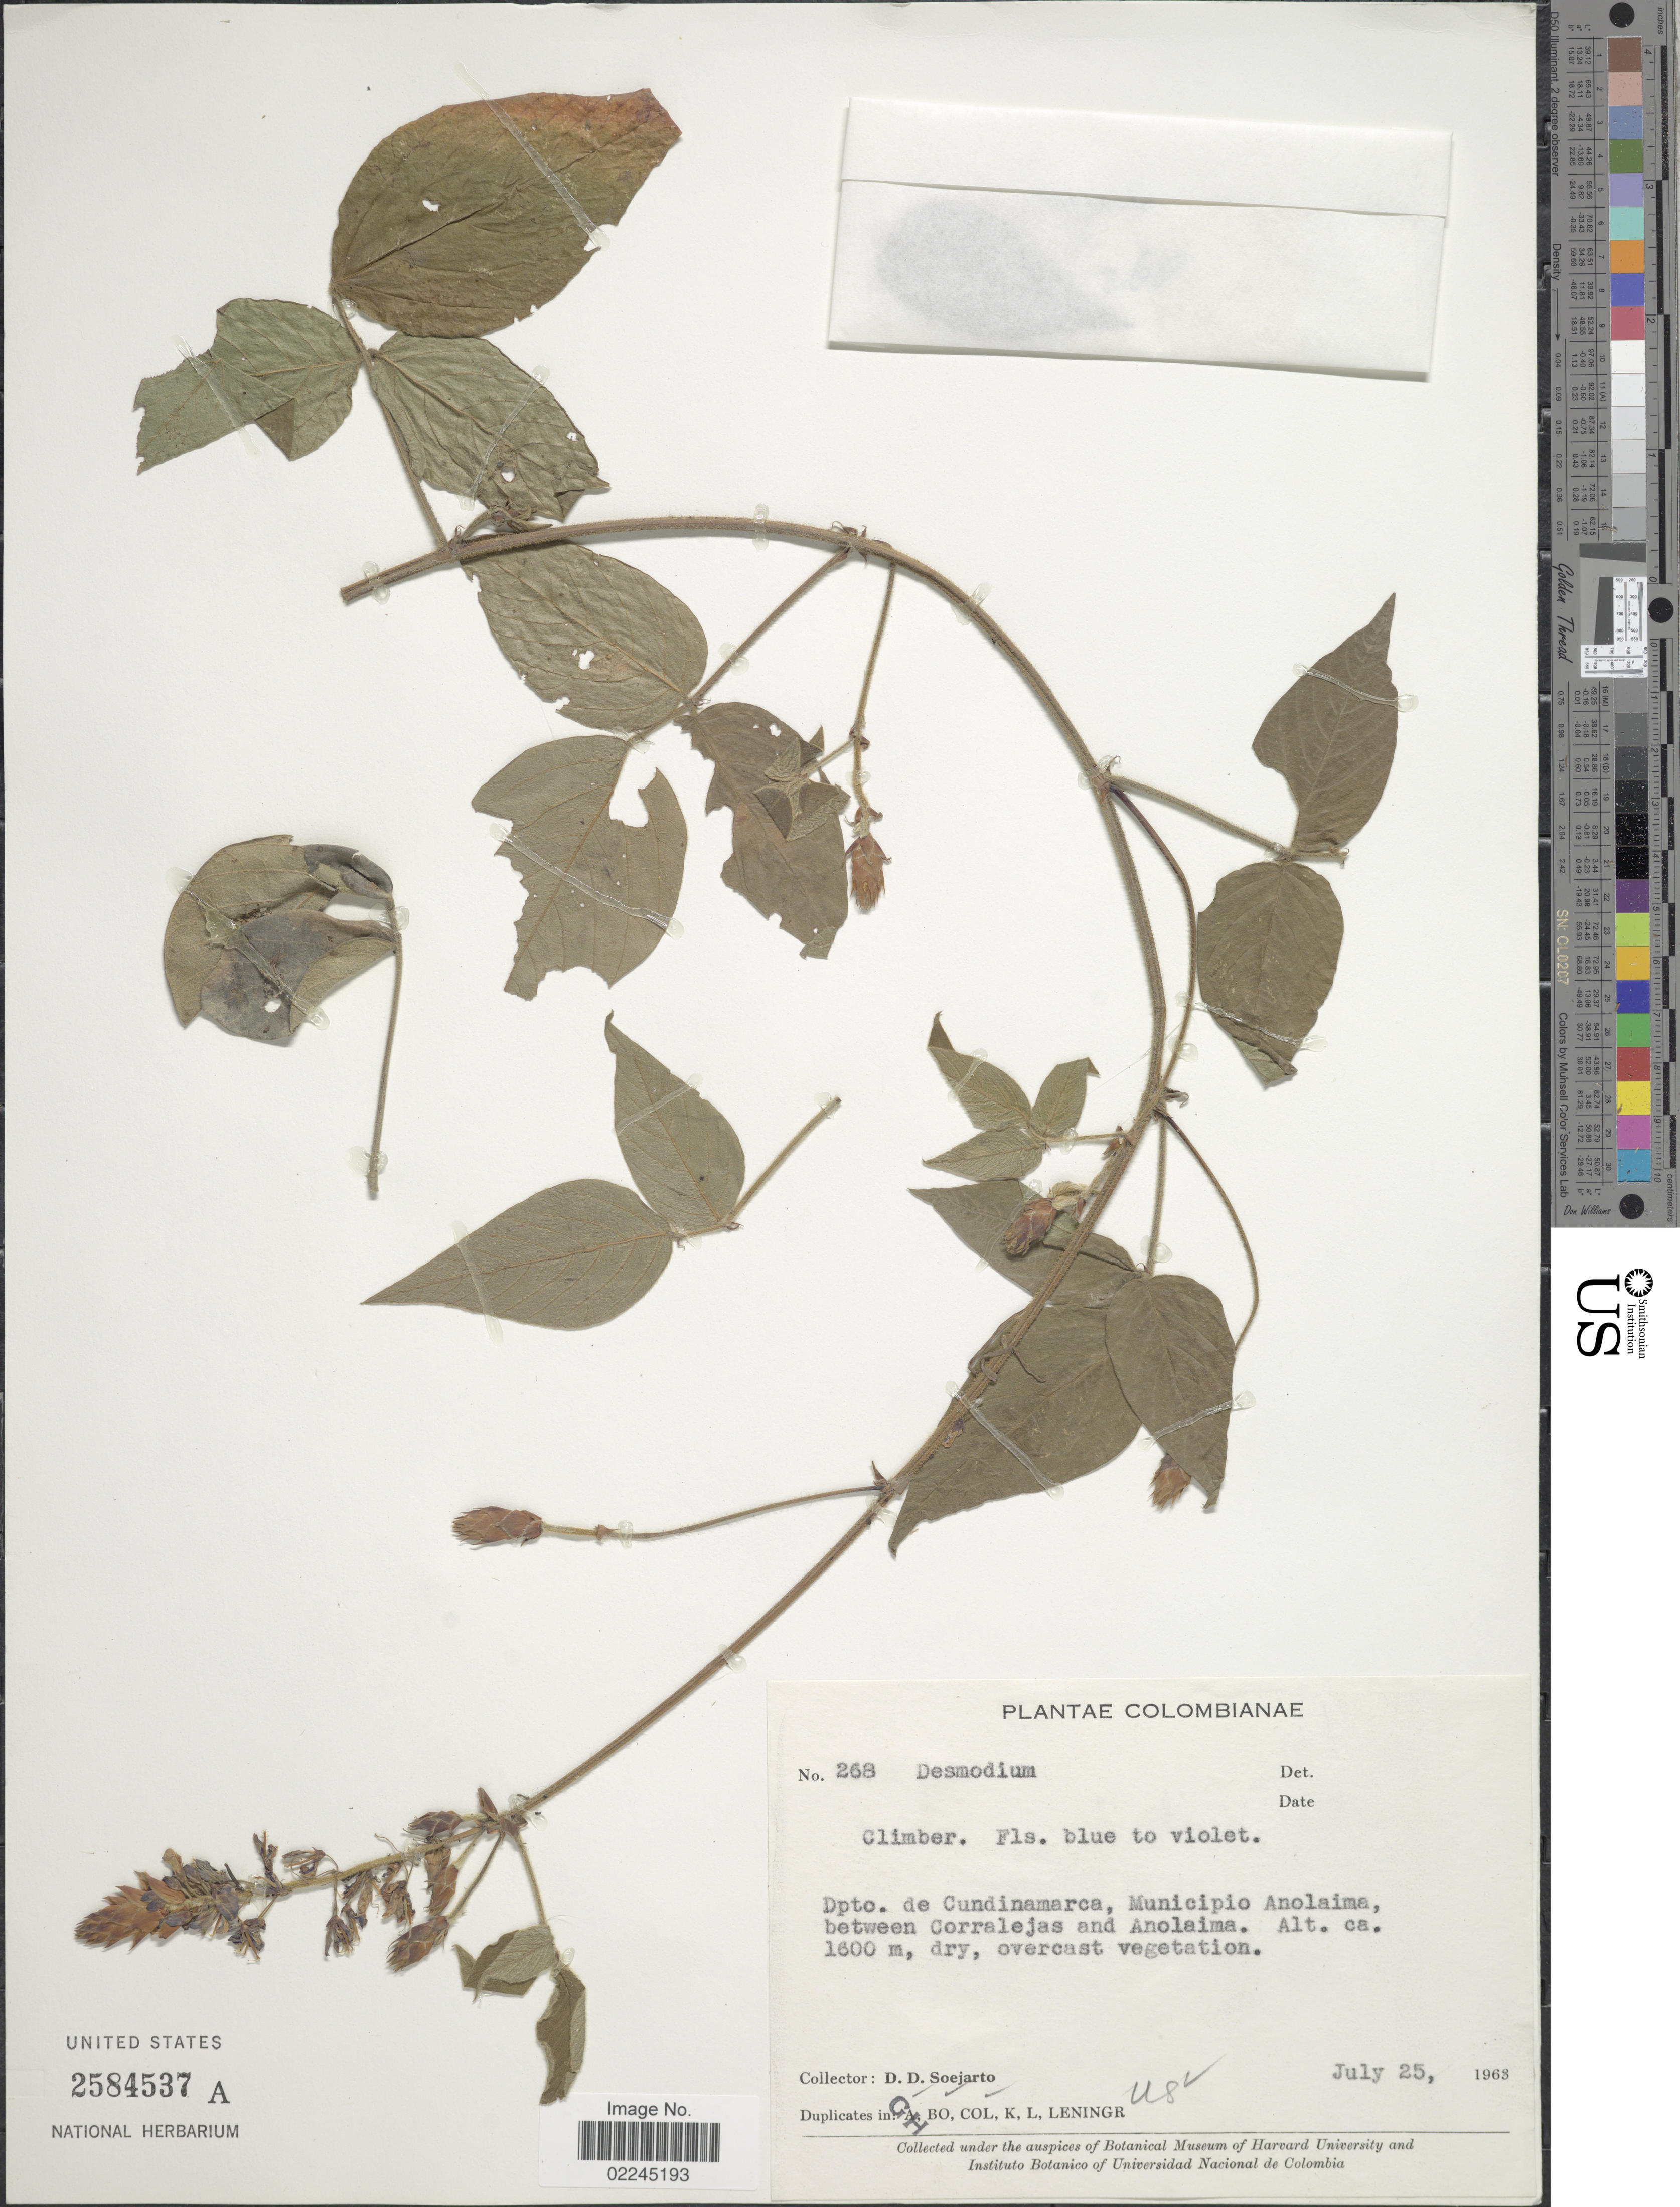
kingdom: Plantae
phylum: Tracheophyta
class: Magnoliopsida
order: Fabales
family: Fabaceae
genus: Desmodium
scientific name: Desmodium intortum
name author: (Mill.) Urb.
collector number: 268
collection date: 1963-07-25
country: Colombia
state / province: Cundinamarca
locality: Colombianae. Dpto. de Cundinamarca, Municipio Anolaima, between Corralejas and Anolaima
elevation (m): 1600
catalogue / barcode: US 2584537A